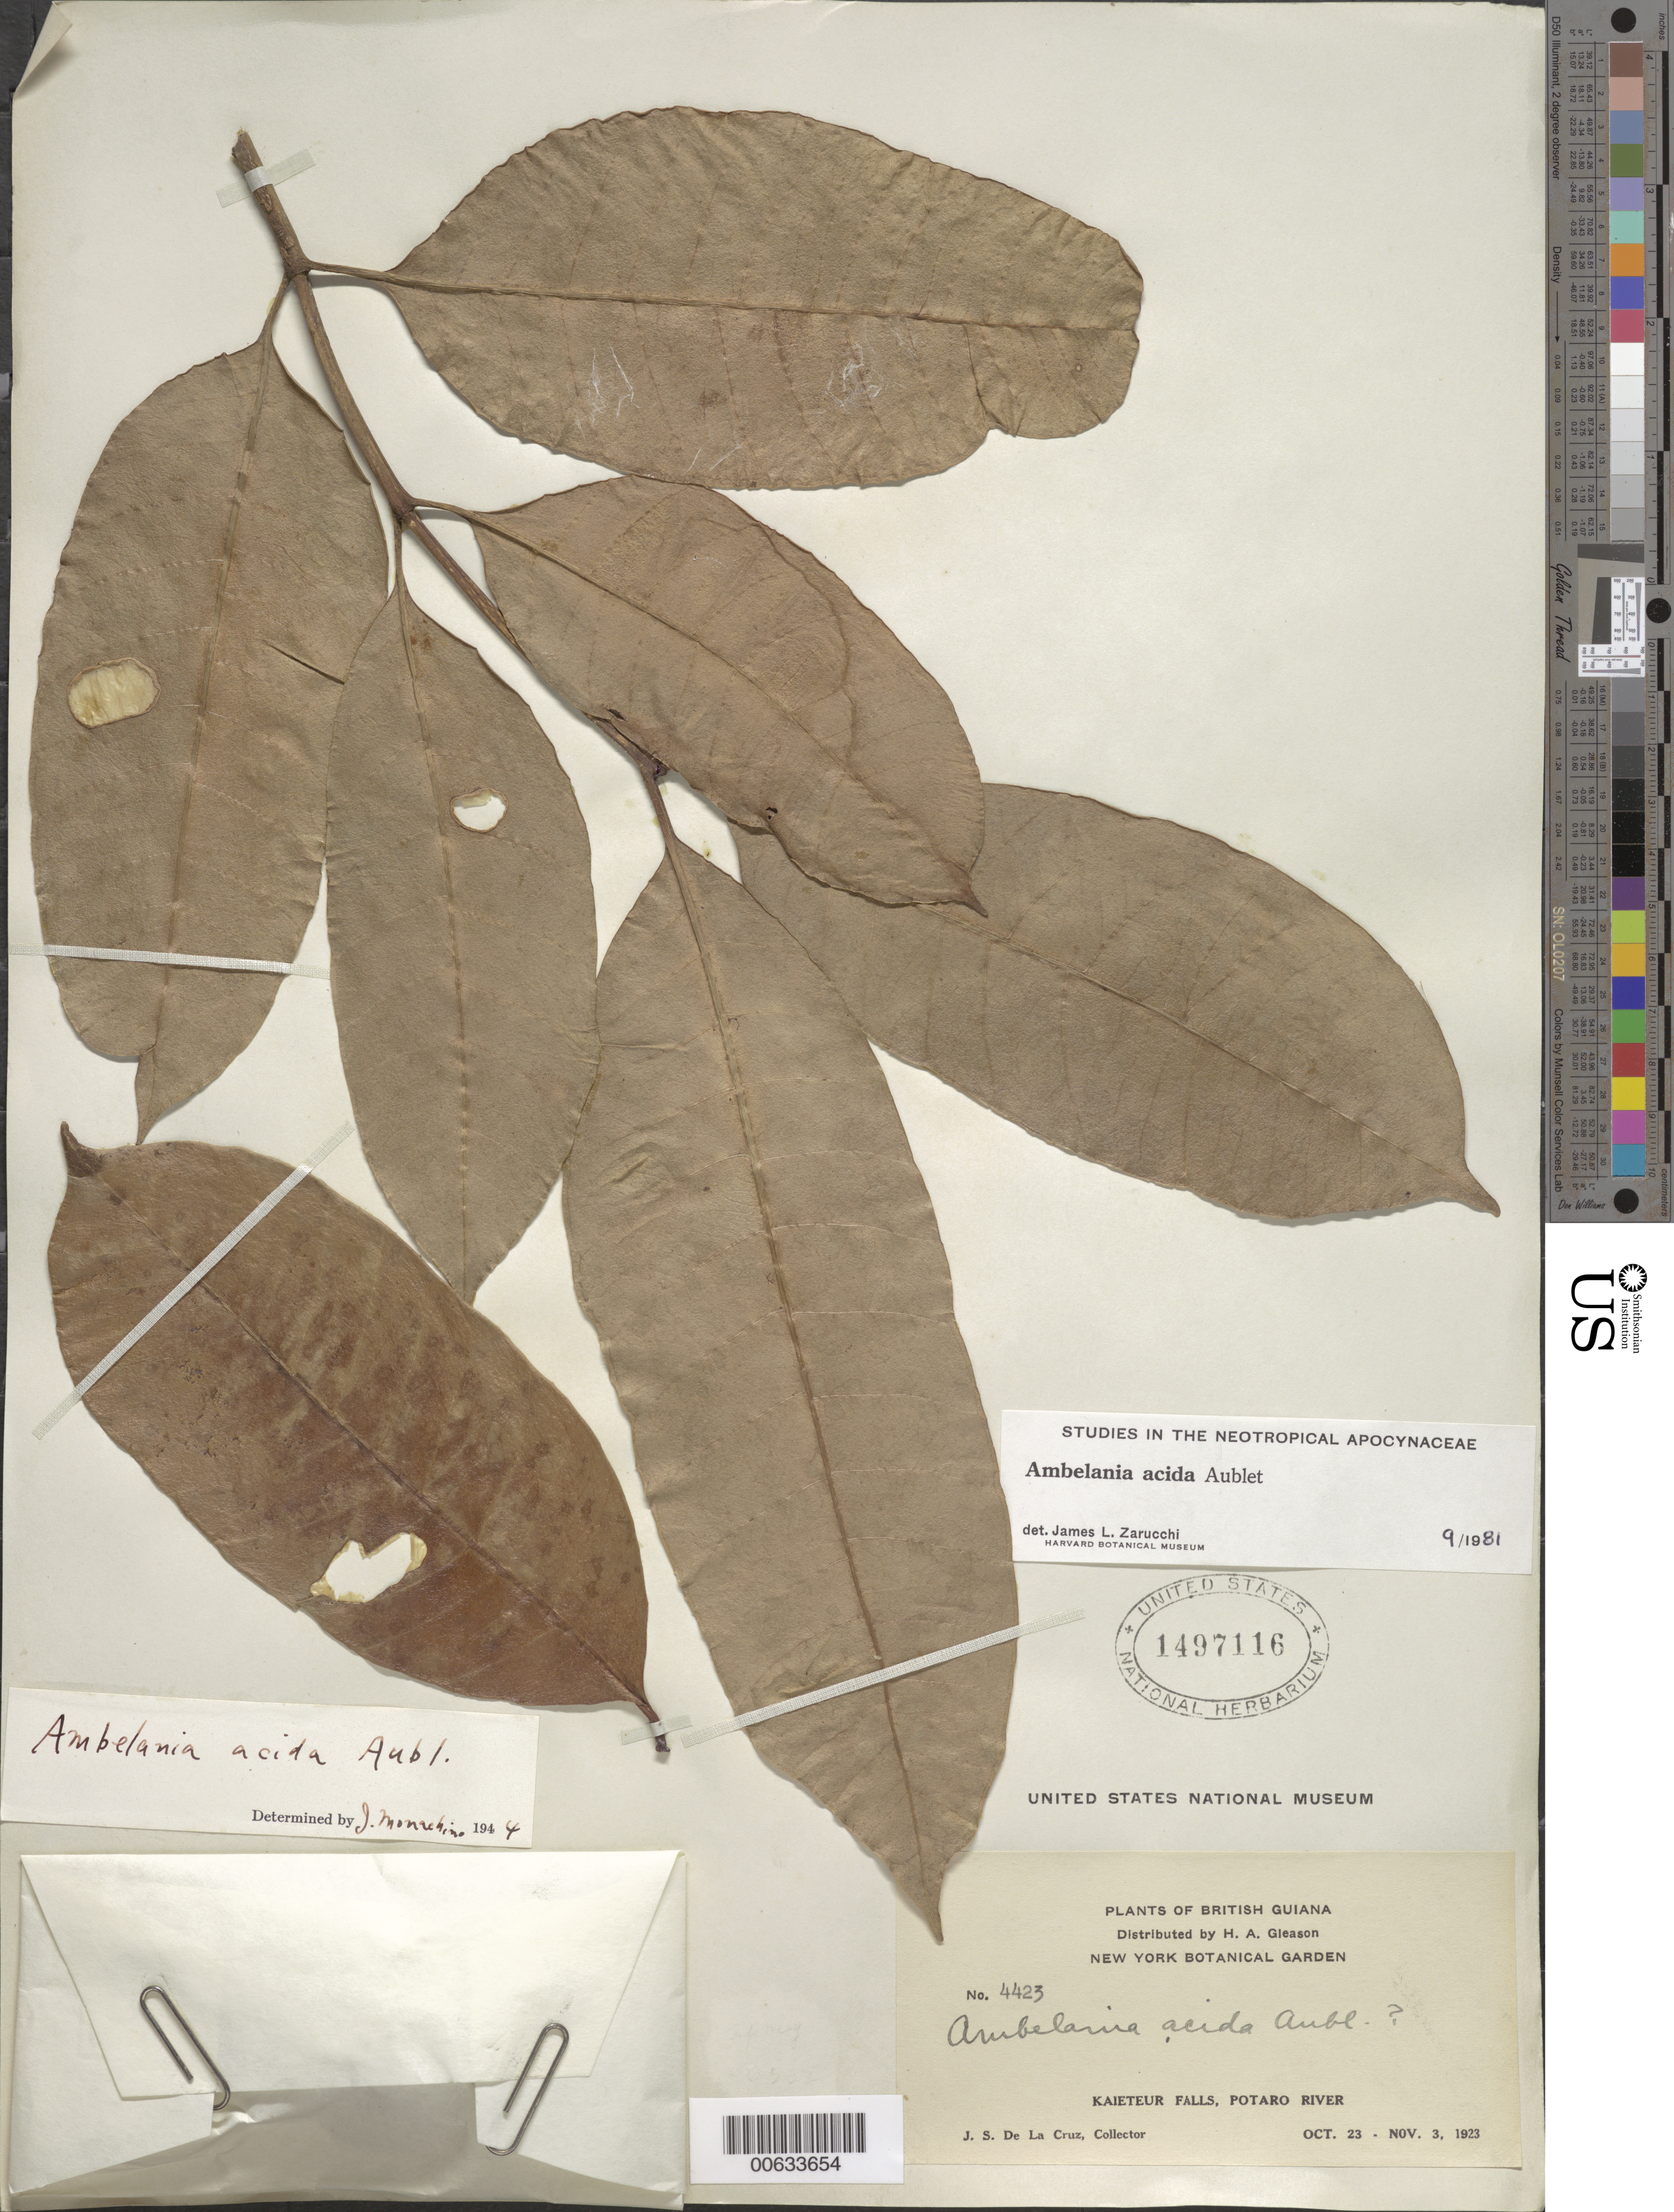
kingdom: Plantae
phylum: Tracheophyta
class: Magnoliopsida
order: Gentianales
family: Apocynaceae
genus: Ambelania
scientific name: Ambelania acida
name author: Aubl.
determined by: Zarucchi, J. L.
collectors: J. S. de la Cruz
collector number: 4423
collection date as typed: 23-Oct-23 to 3-Nov-23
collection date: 1923-10-23/1923-11-03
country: Guyana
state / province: Potaro-Siparuni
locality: Kaieteur Falls, Potaro R.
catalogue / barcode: US 1497116